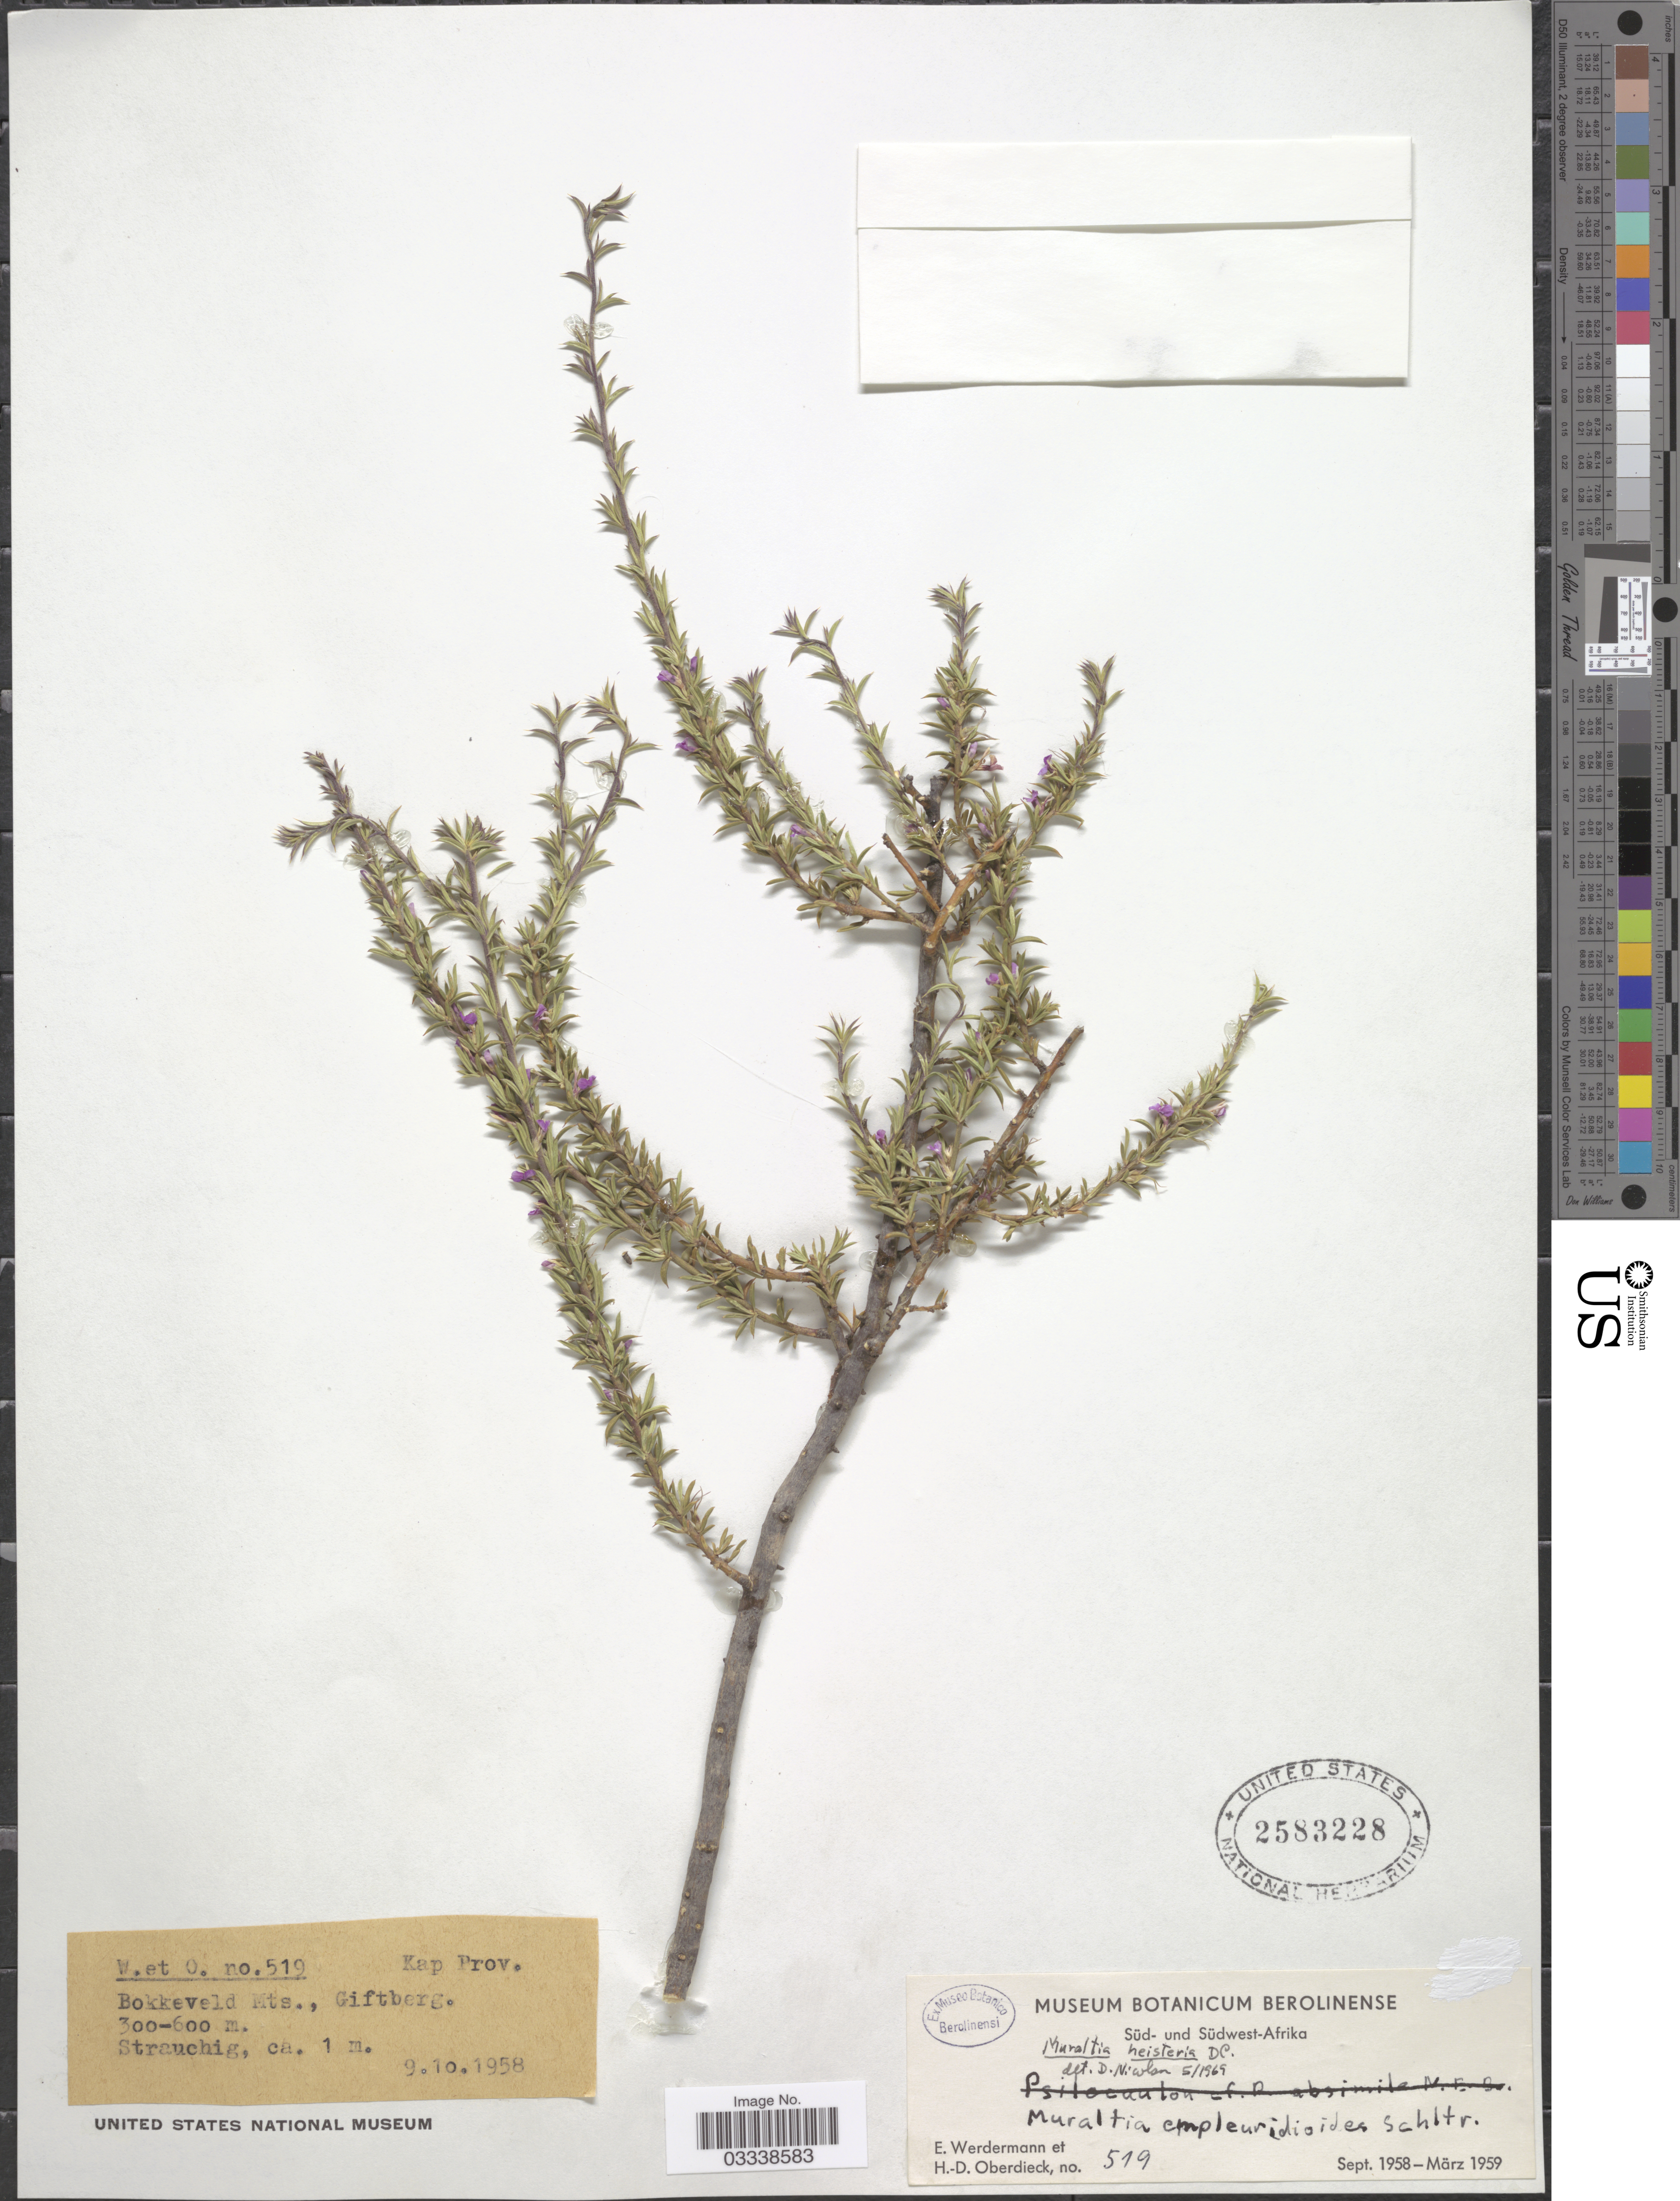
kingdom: Plantae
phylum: Tracheophyta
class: Magnoliopsida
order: Fabales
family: Polygalaceae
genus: Muraltia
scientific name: Muraltia heisteria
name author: (L.) DC.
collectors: E. Werdermann & H. Oberdieck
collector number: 519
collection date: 1958-10-09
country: South Africa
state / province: Western Cape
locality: Kap Prov., Bokkeveld Mts., Giftberg.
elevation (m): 300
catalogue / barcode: US 2583228